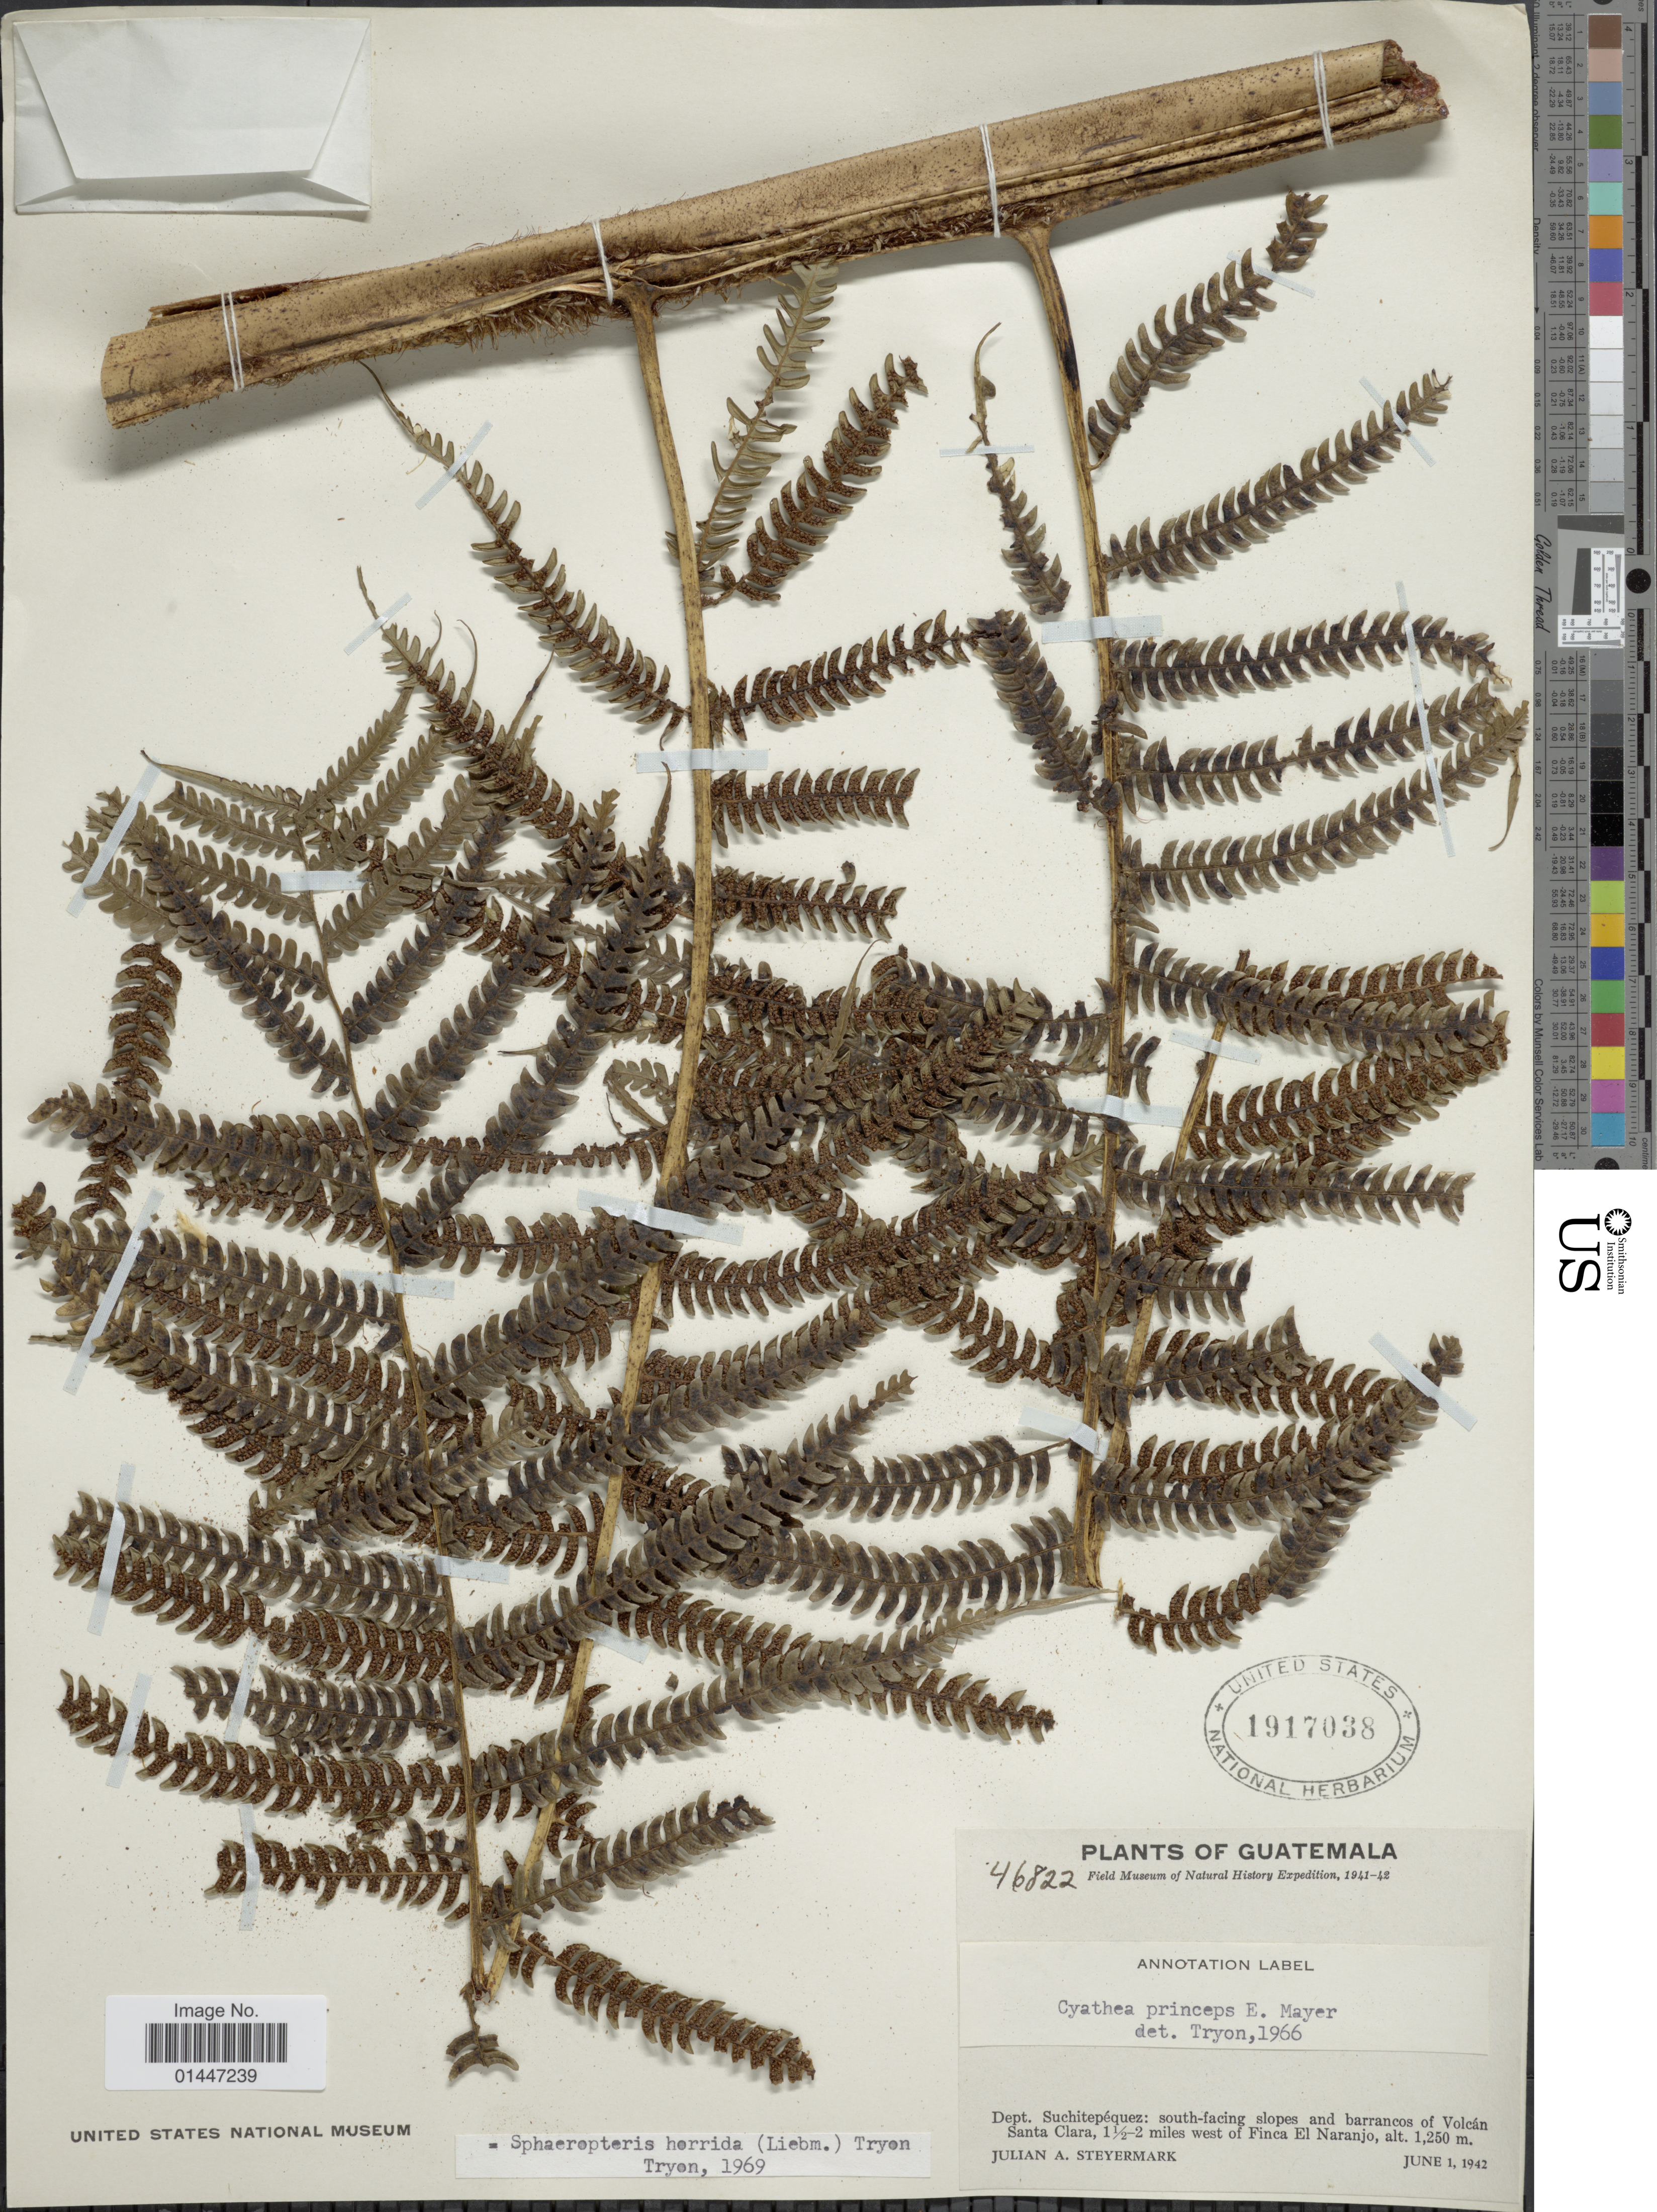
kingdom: Plantae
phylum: Tracheophyta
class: Polypodiopsida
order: Cyatheales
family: Cyatheaceae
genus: Sphaeropteris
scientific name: Sphaeropteris horrida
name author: (Liebm.) R.M. Tryon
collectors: J. Steyermark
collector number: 46822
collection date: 1942-06-01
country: Guatemala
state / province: Suchitepéquez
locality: Dept. Suchitepequez: south - facing slopes and barrancos of Volcan Santa Clara, 1½- 2 miles west of Finca El Naranjo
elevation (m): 1250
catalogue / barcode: US 1917038